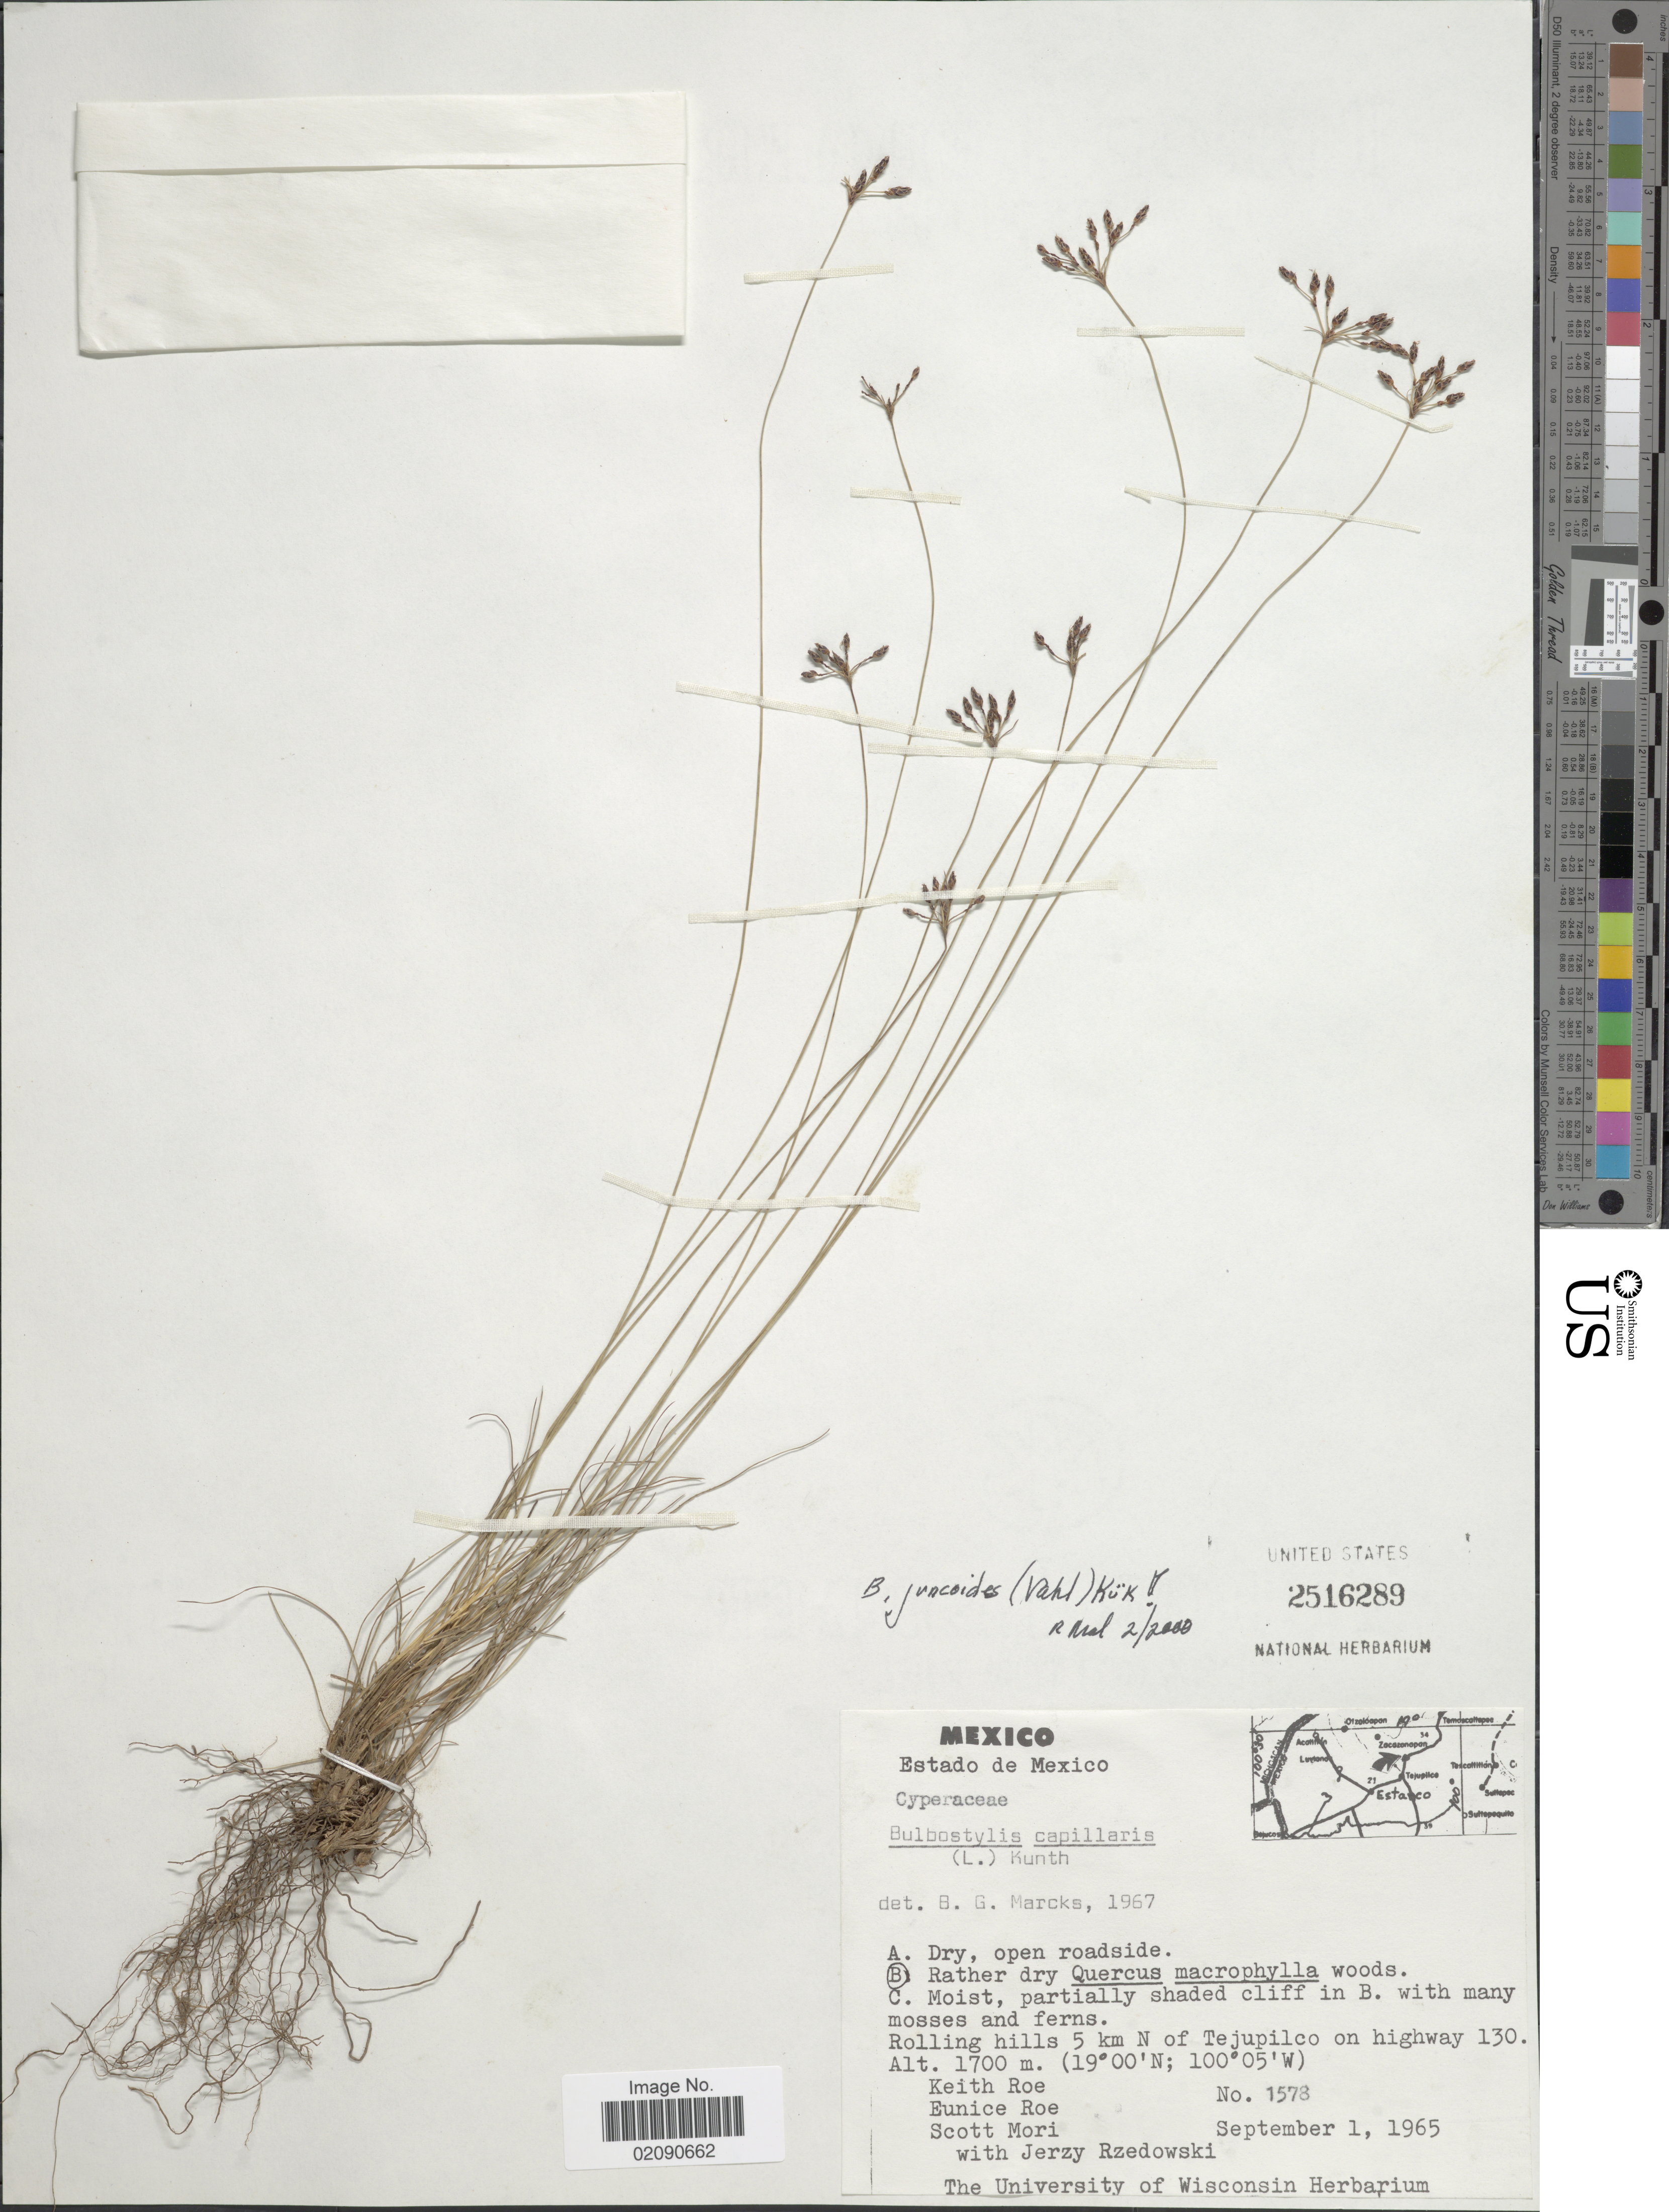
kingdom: Plantae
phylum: Tracheophyta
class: Liliopsida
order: Poales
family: Cyperaceae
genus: Bulbostylis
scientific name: Bulbostylis juncoides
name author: (Vahl) Kük. ex Herter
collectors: K. E. Roe, E. Roe, S. Mori & J. Rzedowski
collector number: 1578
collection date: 1965-09-01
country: Mexico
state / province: México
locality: Estado de Mexico. Rolling hills 5 km N of Tejupilco on highway 130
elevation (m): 1700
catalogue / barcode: US 2516289